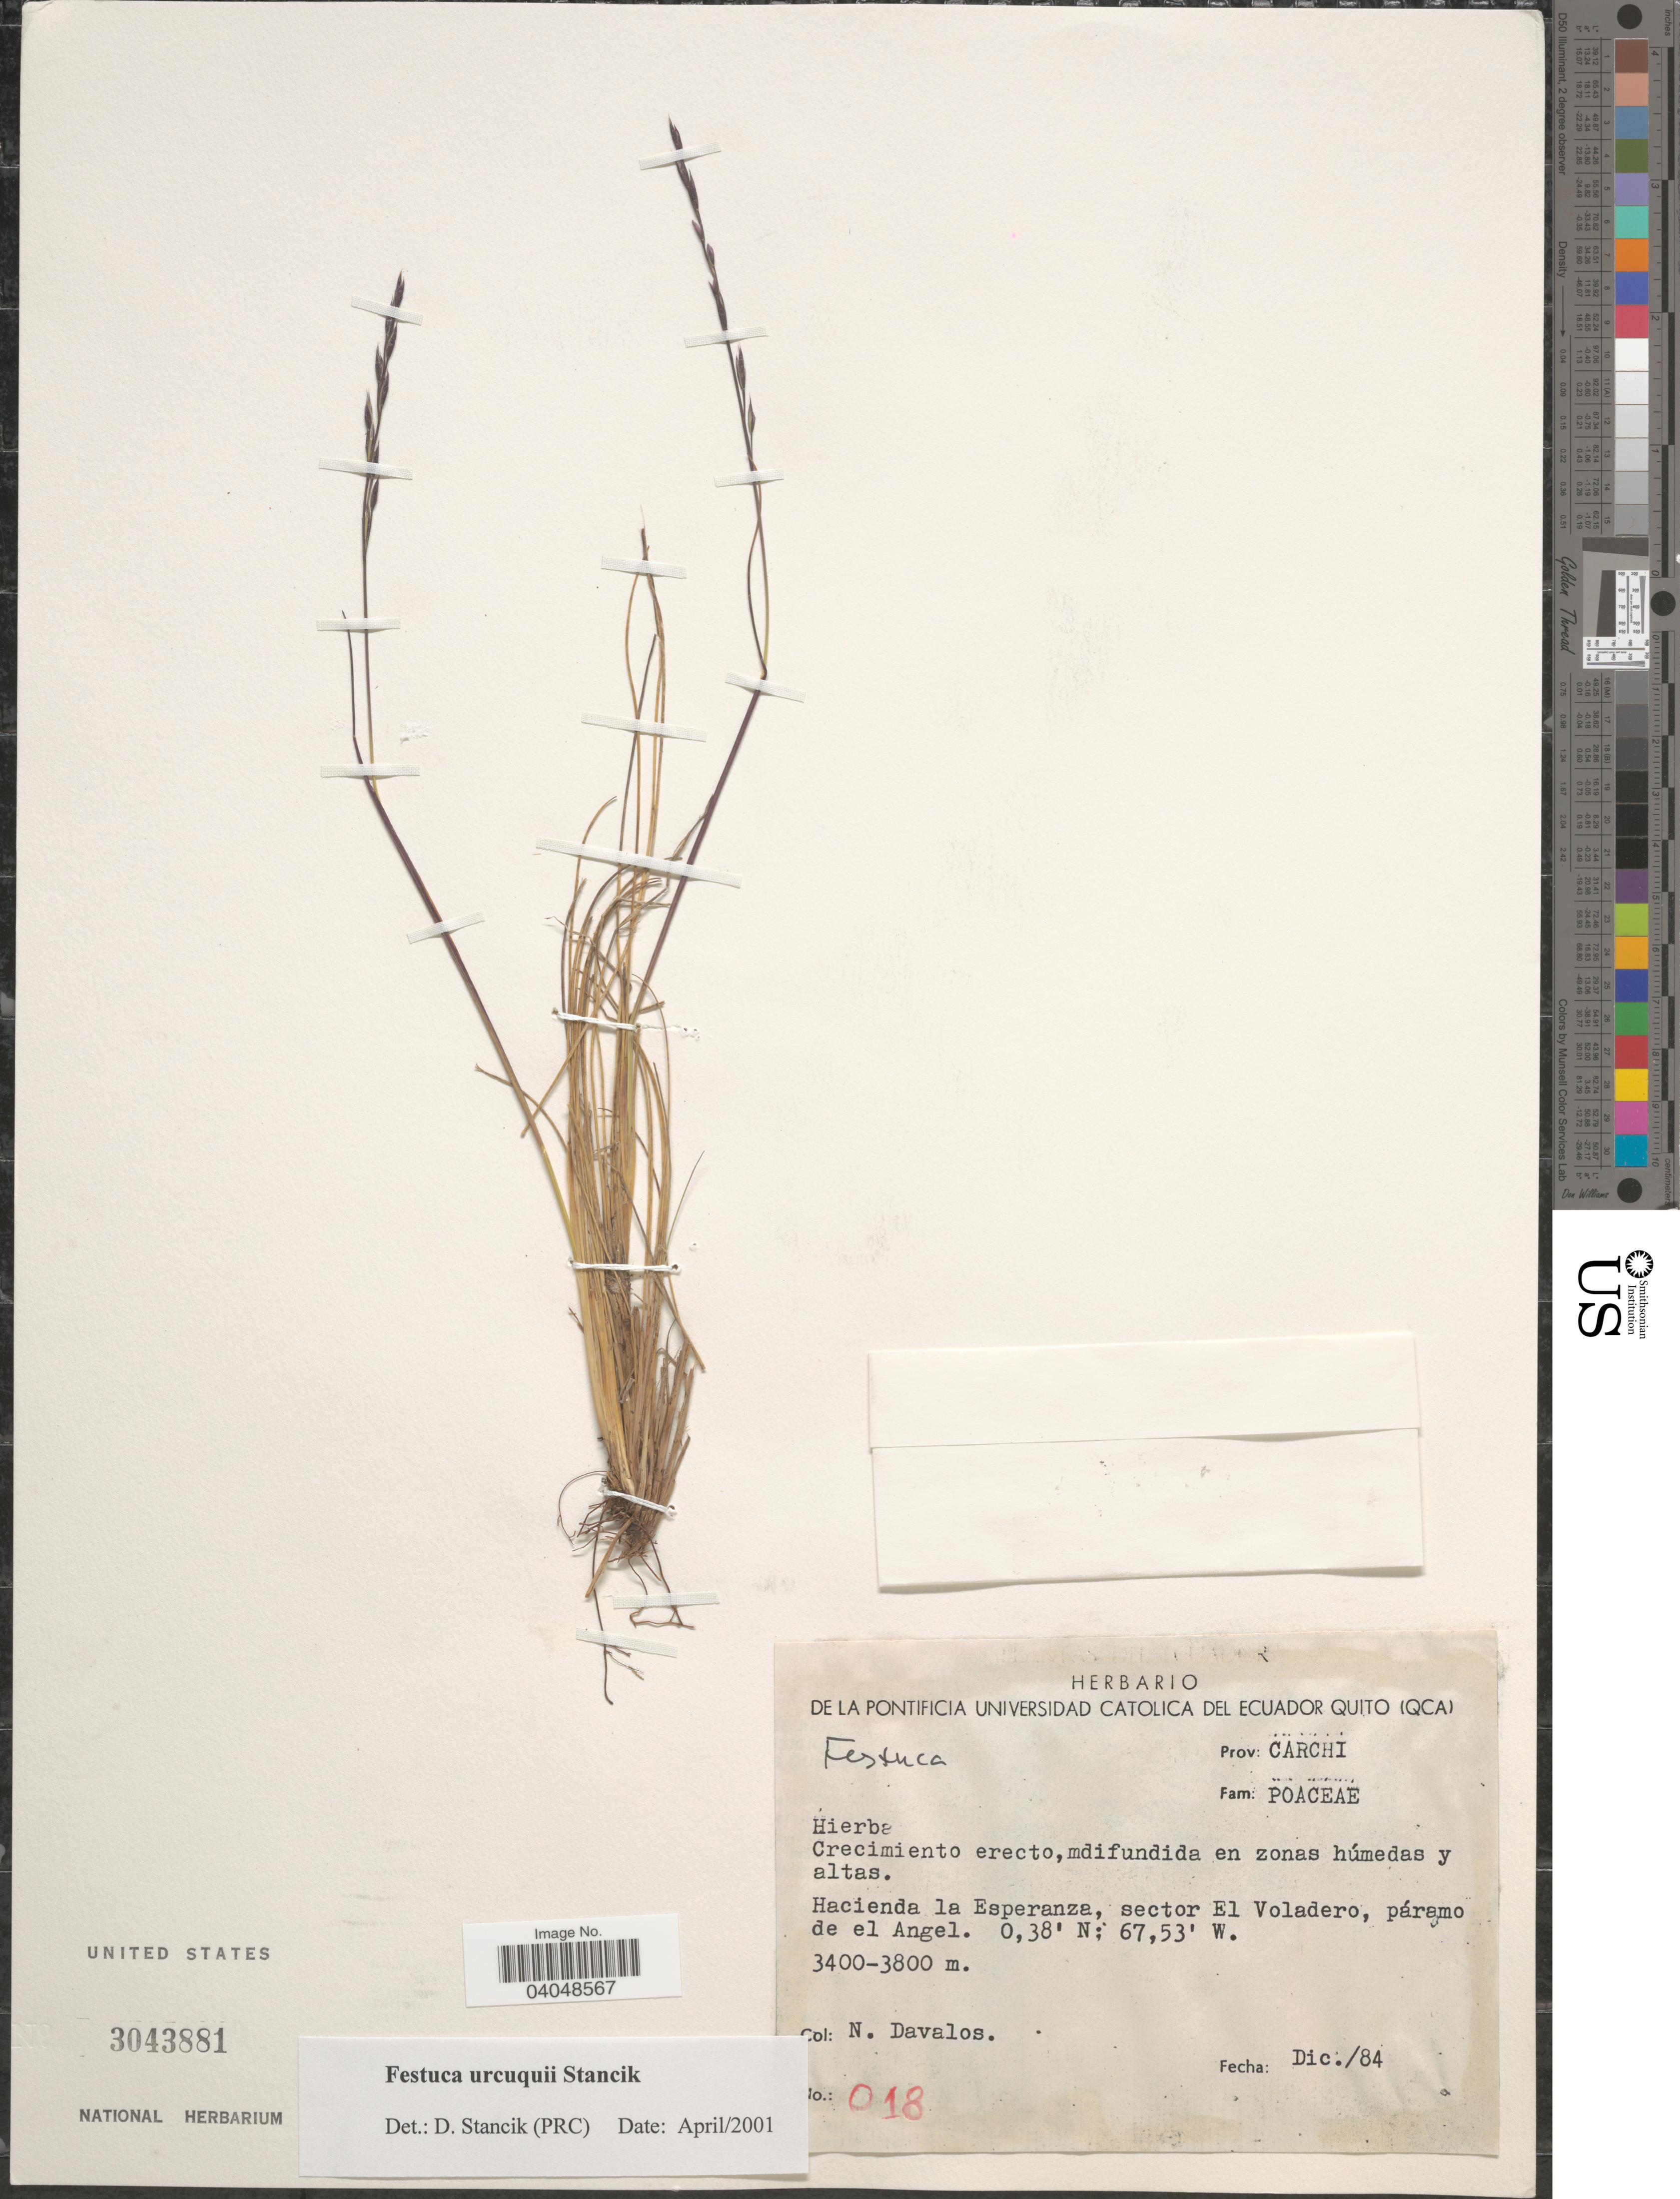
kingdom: Plantae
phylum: Tracheophyta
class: Liliopsida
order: Poales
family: Poaceae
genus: Festuca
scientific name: Festuca urcuqui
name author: Stancik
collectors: N. Davalos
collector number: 018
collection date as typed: Transcribed d/m/y: /12/84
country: Ecuador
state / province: Carchi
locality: Hacienda la Esperanza, sector El Voladero, páramo de el Angel.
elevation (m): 3400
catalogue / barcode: US 3043881